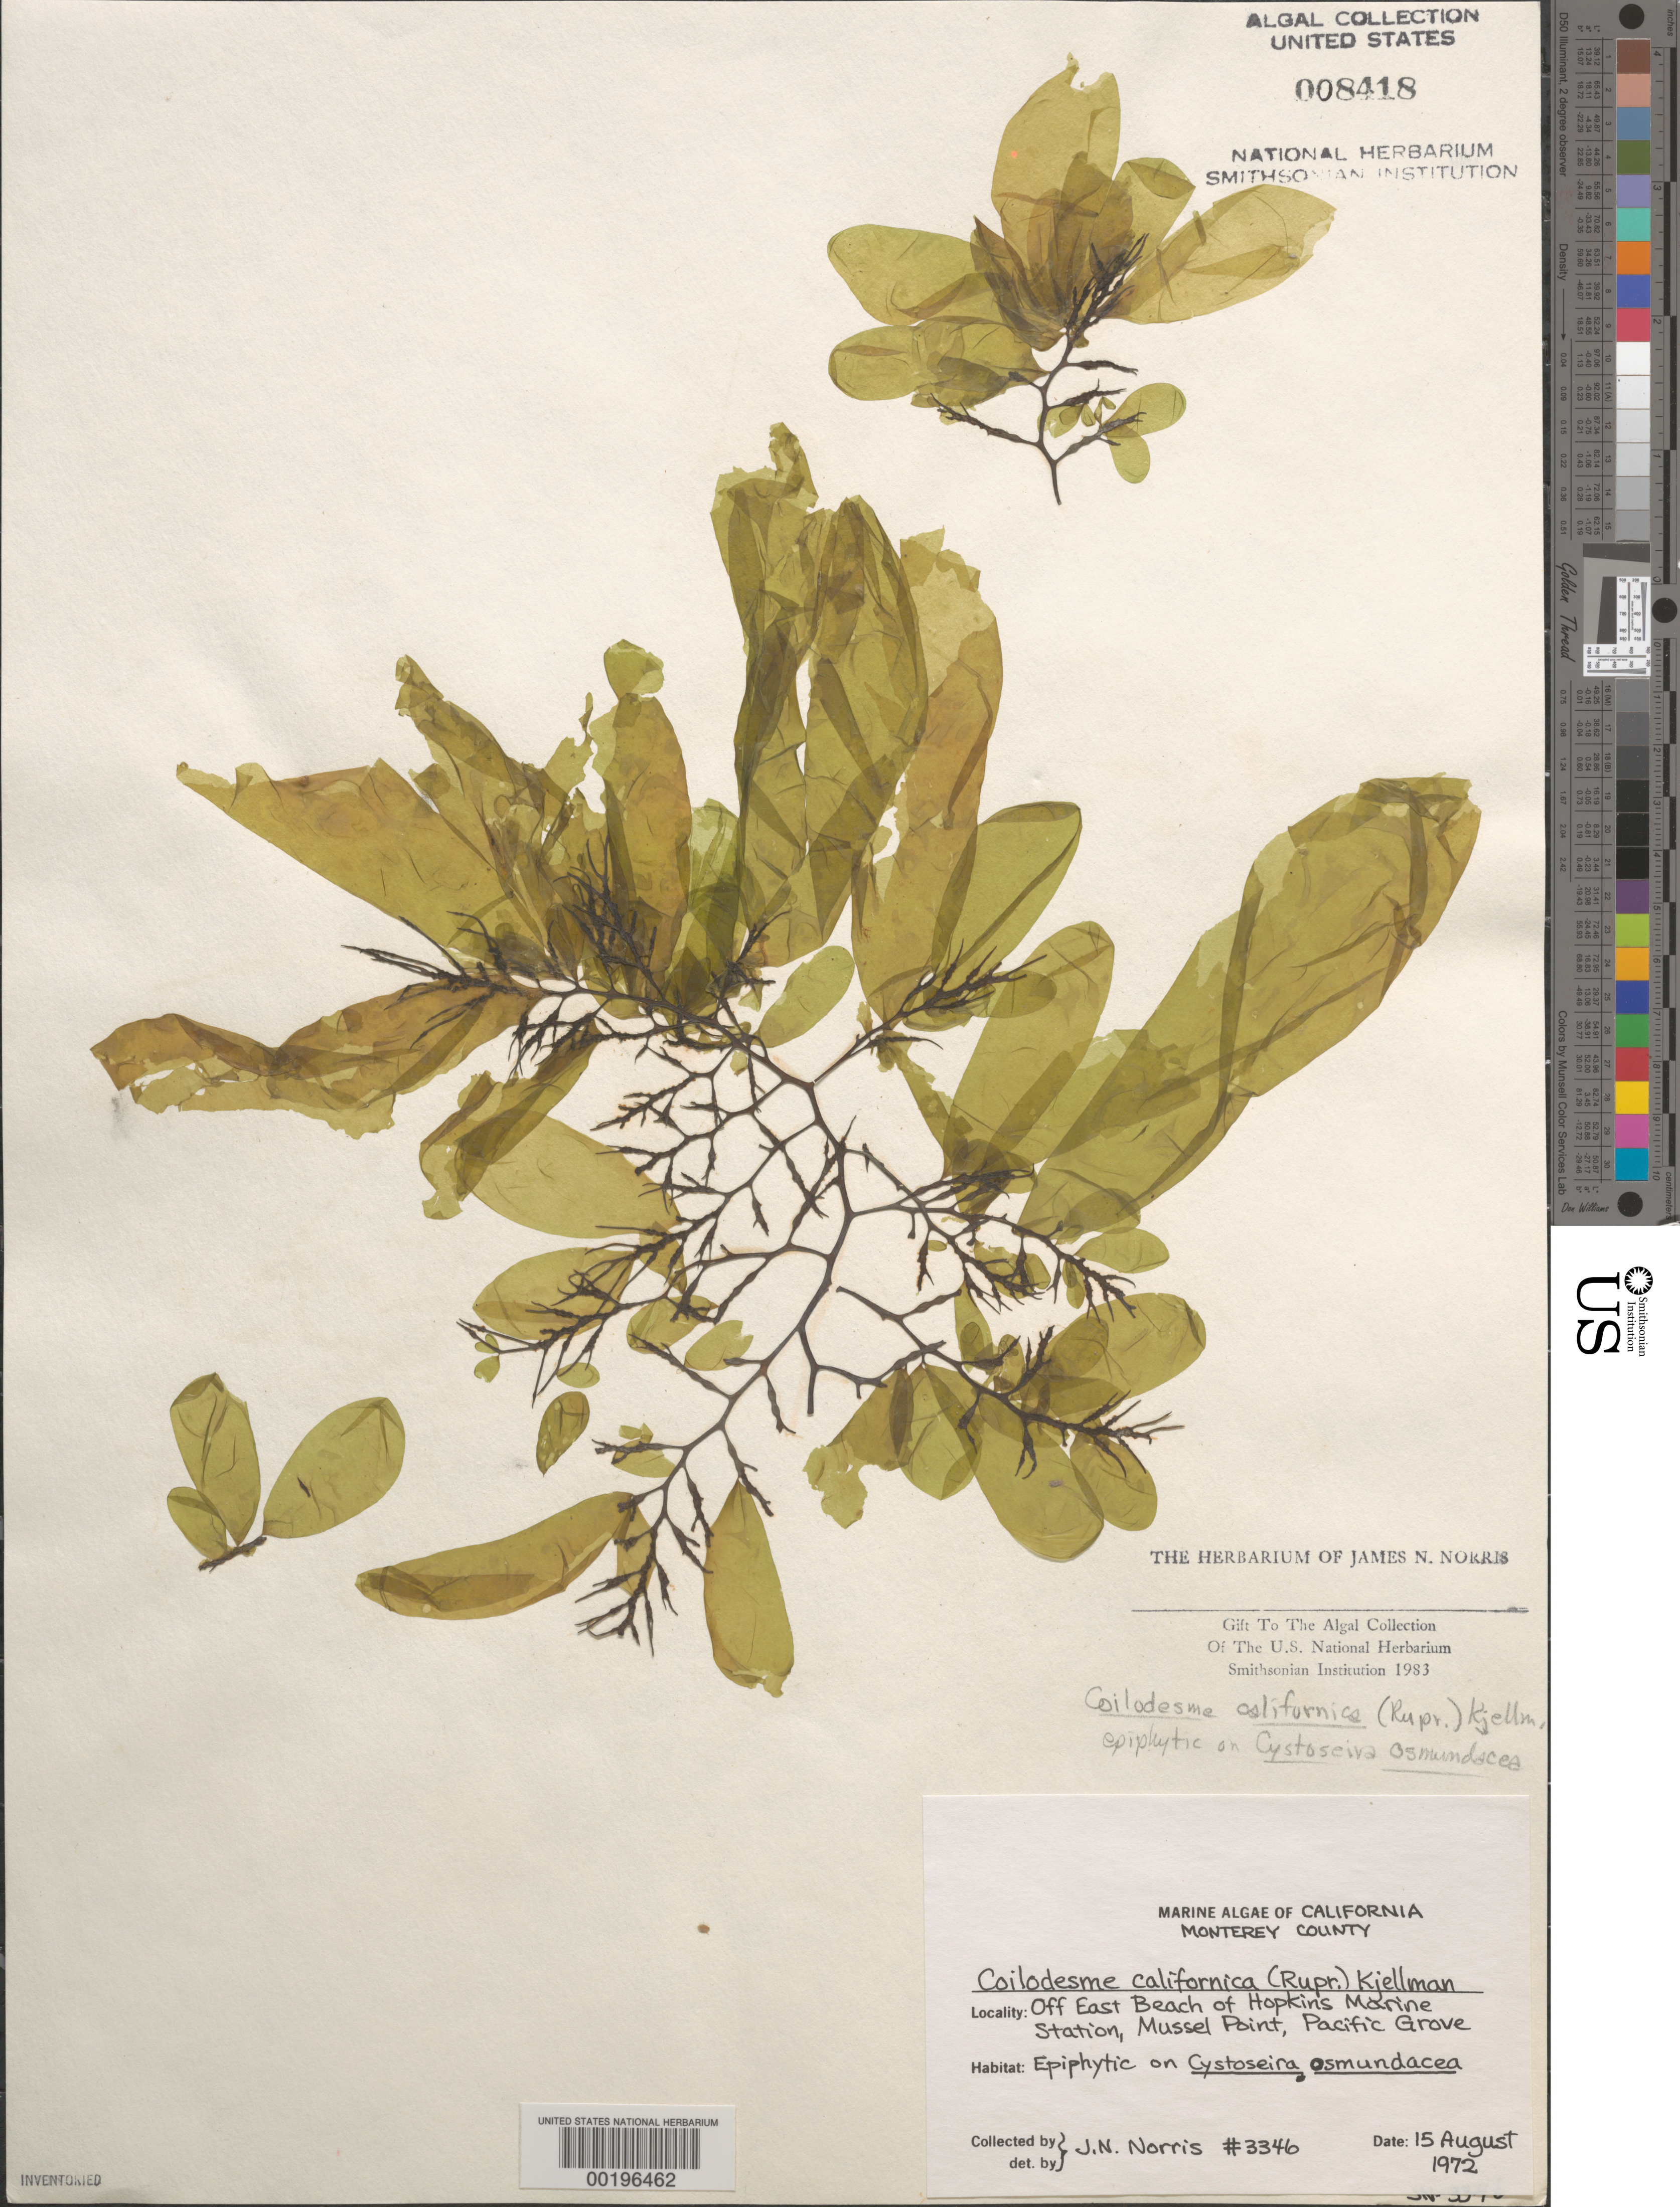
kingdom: Chromista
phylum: Ochrophyta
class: Phaeophyceae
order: Ectocarpales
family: Chordariaceae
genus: Coilodesme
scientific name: Coilodesme californica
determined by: Norris, James N.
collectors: J. N. Norris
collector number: JN-3346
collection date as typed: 15 Aug 1972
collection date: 1972-08-15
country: United States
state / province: California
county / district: Monterey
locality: Pacific Grove, Mussel Point, off East Beach of Hopkins Marine Station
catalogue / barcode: US 8418